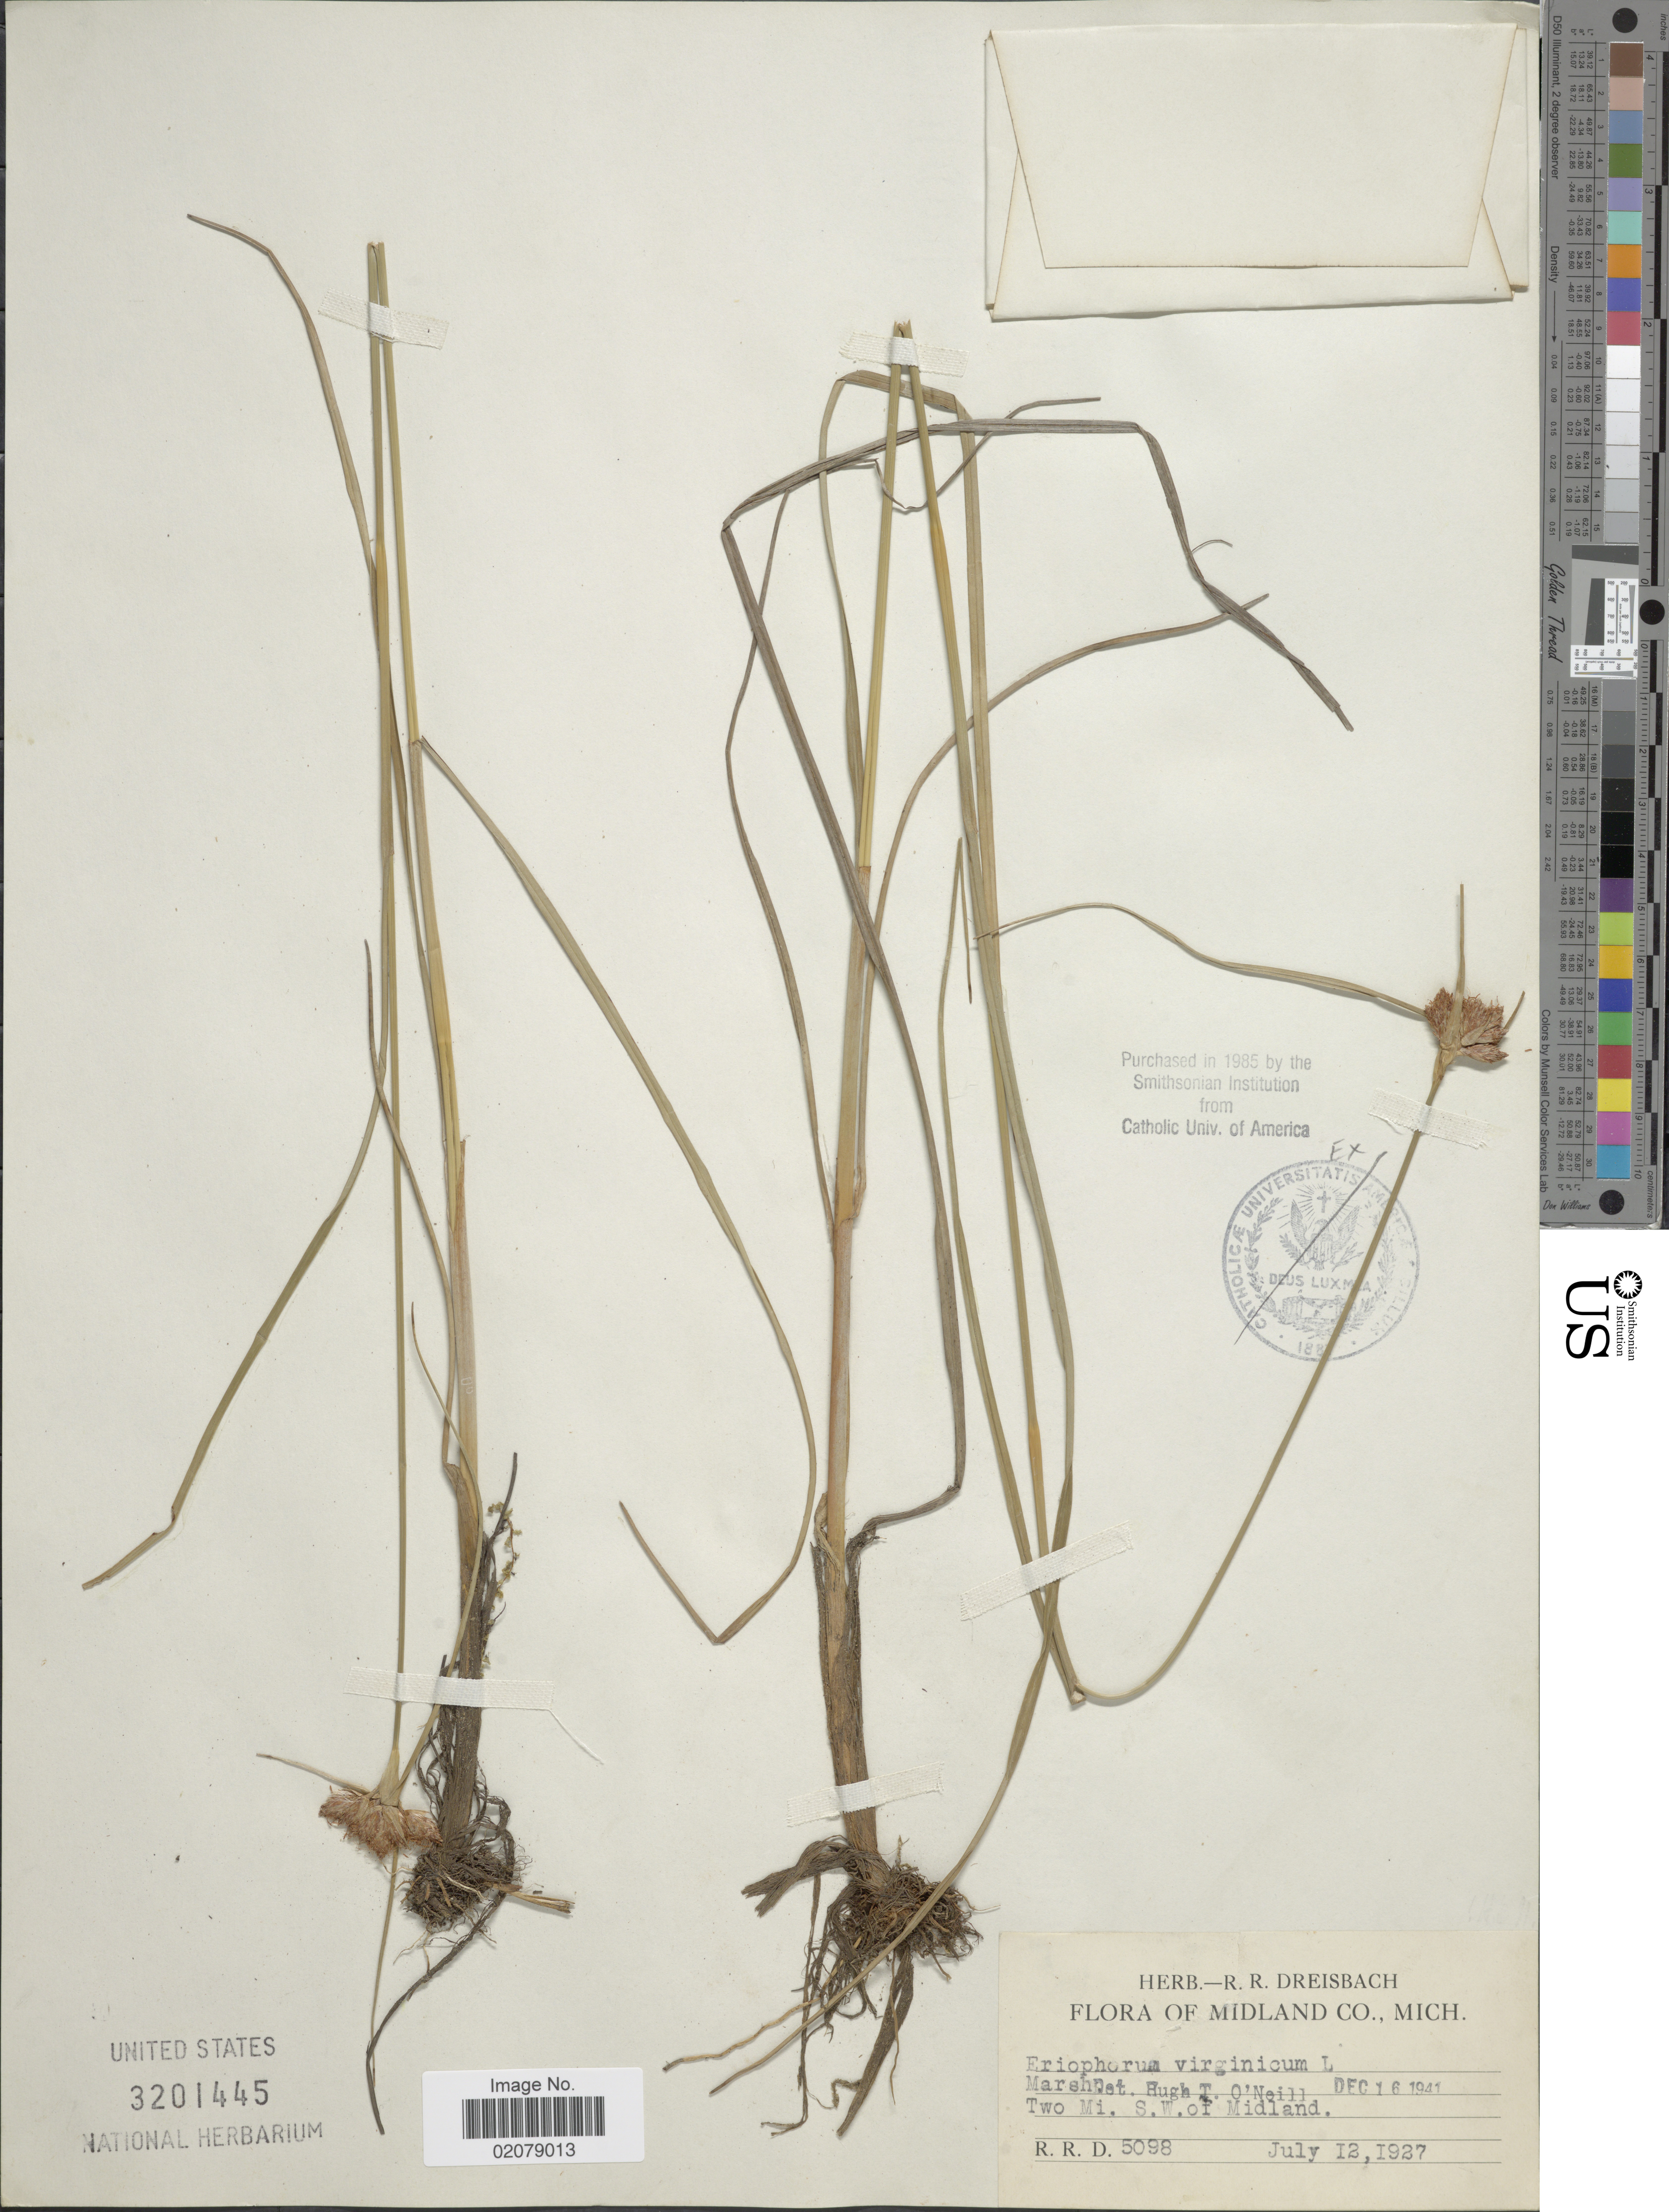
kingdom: Plantae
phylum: Tracheophyta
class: Liliopsida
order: Poales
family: Cyperaceae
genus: Eriophorum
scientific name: Eriophorum virginicum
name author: L.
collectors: R. Dreisbach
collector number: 5098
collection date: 1927-07-12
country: United States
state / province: Michigan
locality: Midland Co., Mich., Two Mi. S. W. of Midland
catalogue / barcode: US 3201445